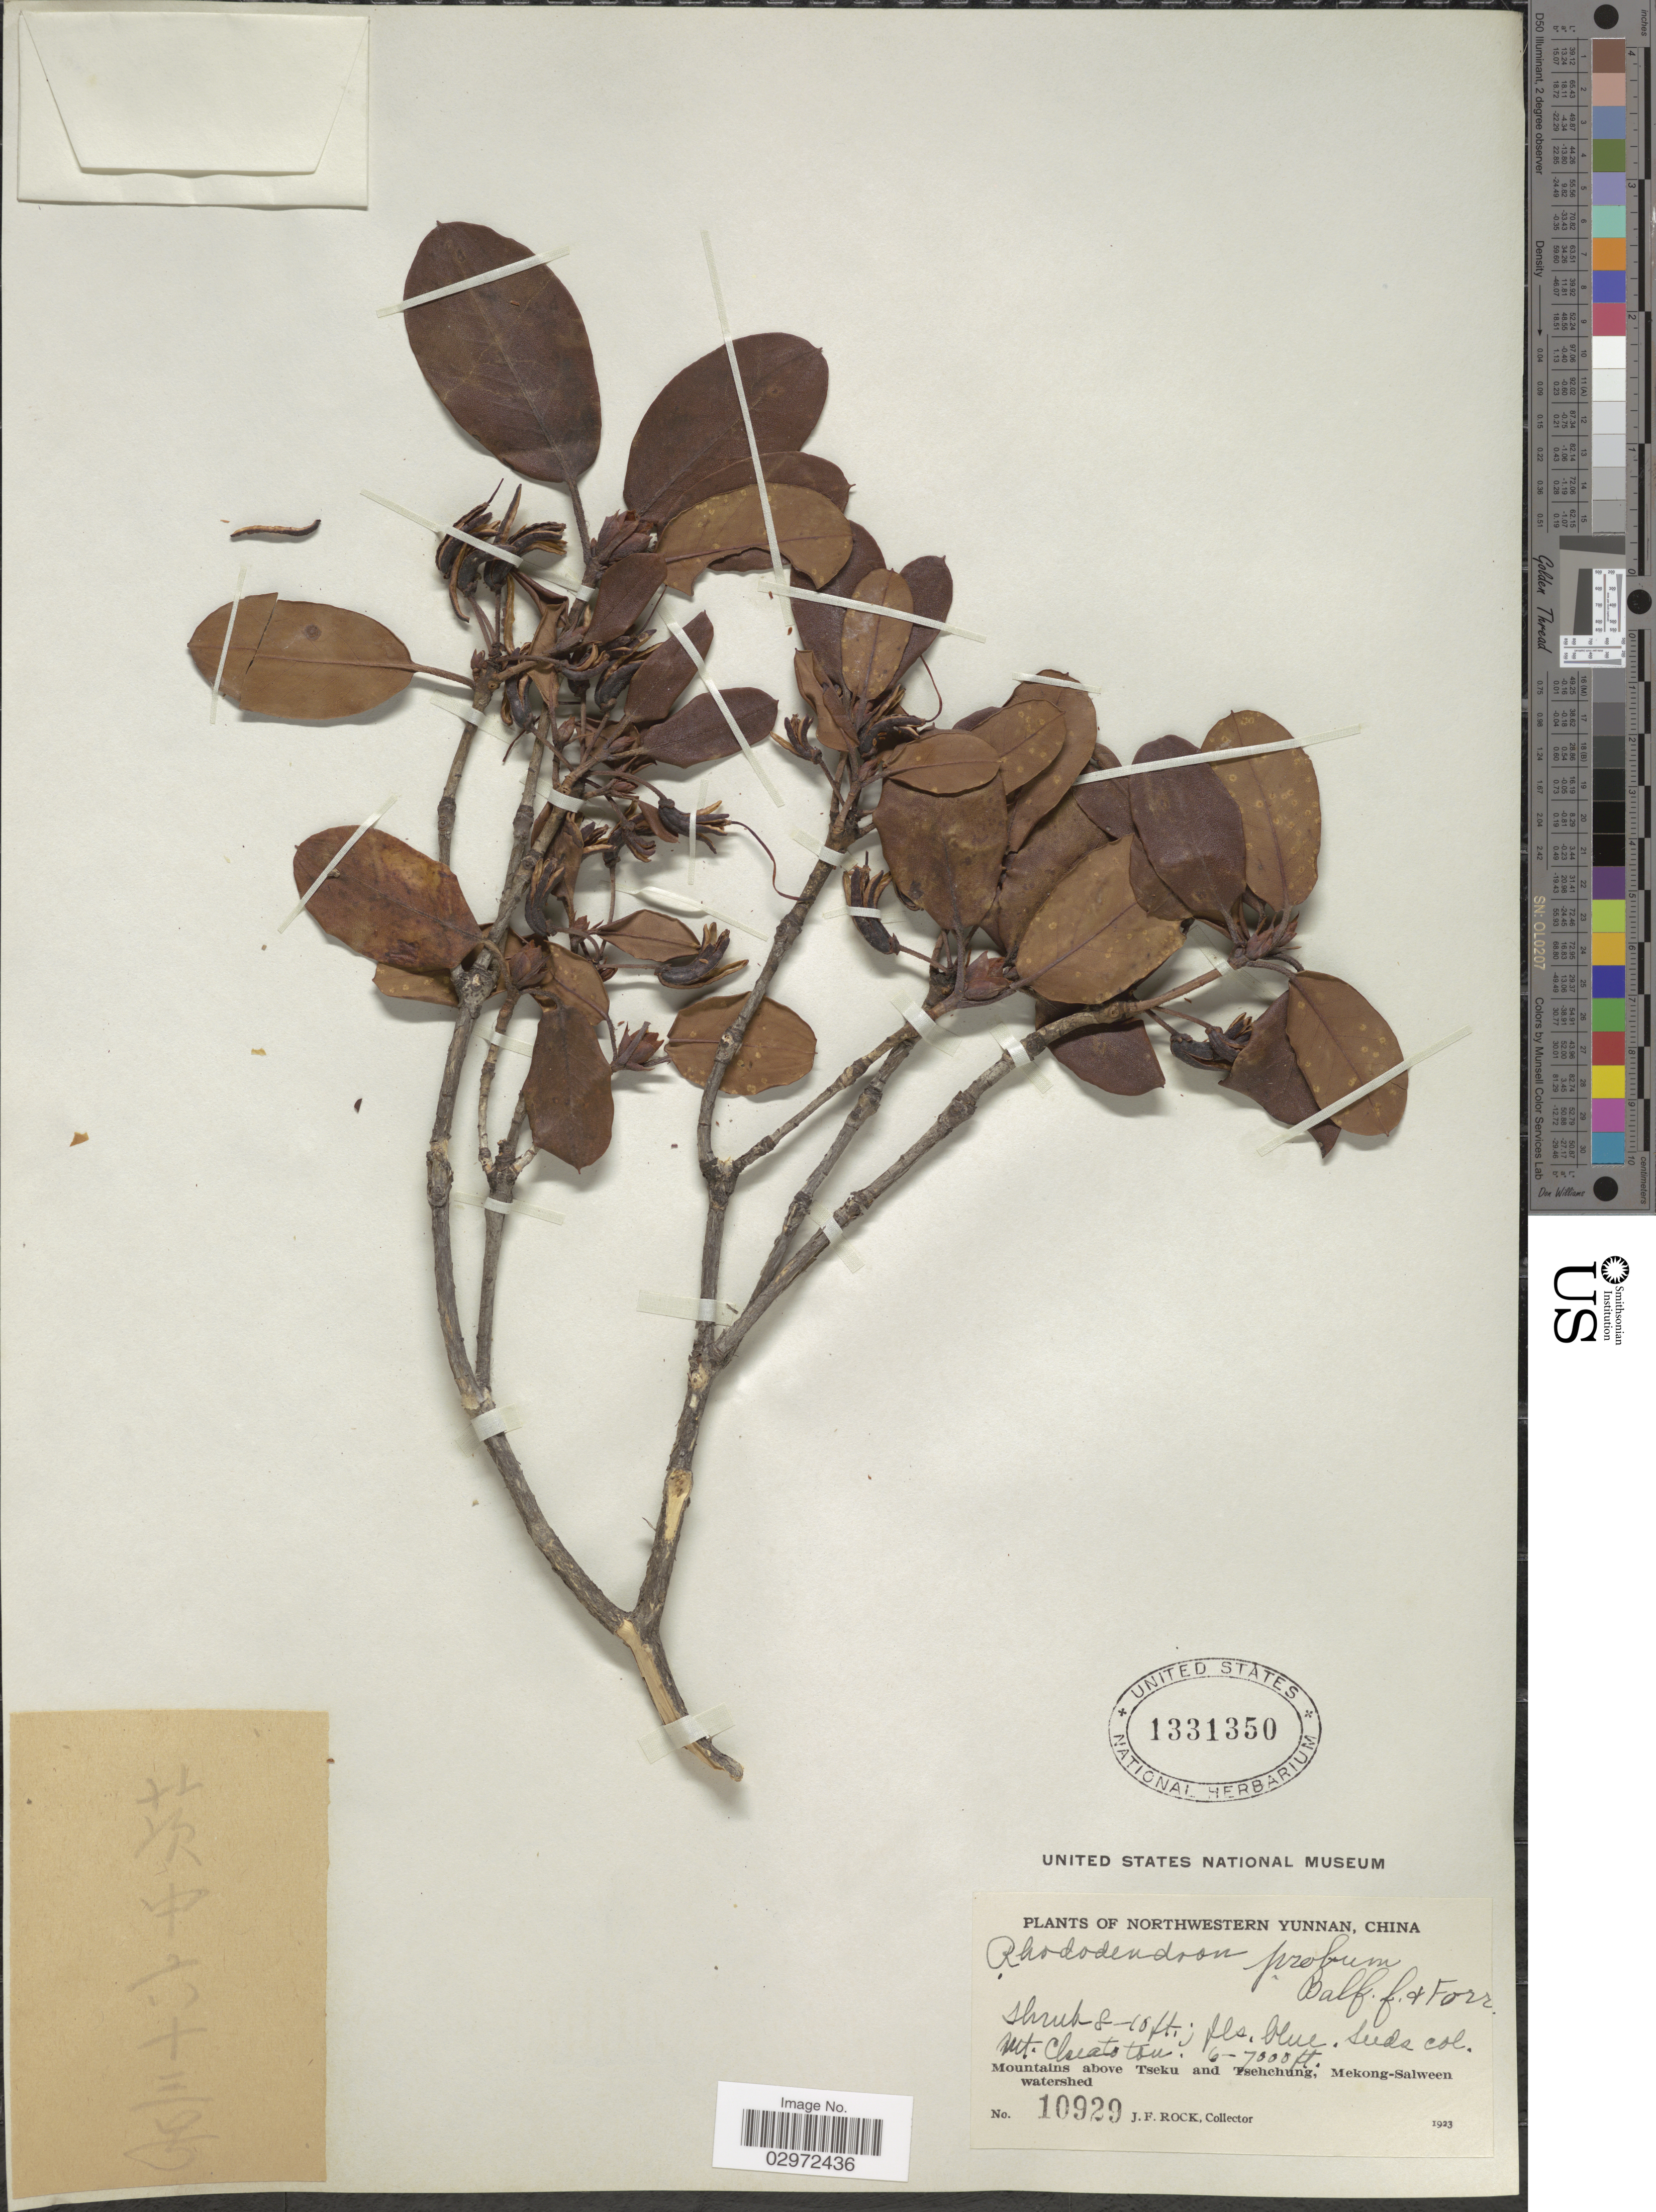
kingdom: Plantae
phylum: Tracheophyta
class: Magnoliopsida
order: Ericales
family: Ericaceae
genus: Rhododendron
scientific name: Rhododendron probum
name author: Balf. f. & Forrest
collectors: J. Rock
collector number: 10929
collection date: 1923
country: China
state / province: Yunnan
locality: Northwestern Yunnan, Suds col. Mt. Chiato Ton, Mountains above Tseku and Tsehchung, Mekong-Salween watershed.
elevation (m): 1829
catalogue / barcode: US 1331350